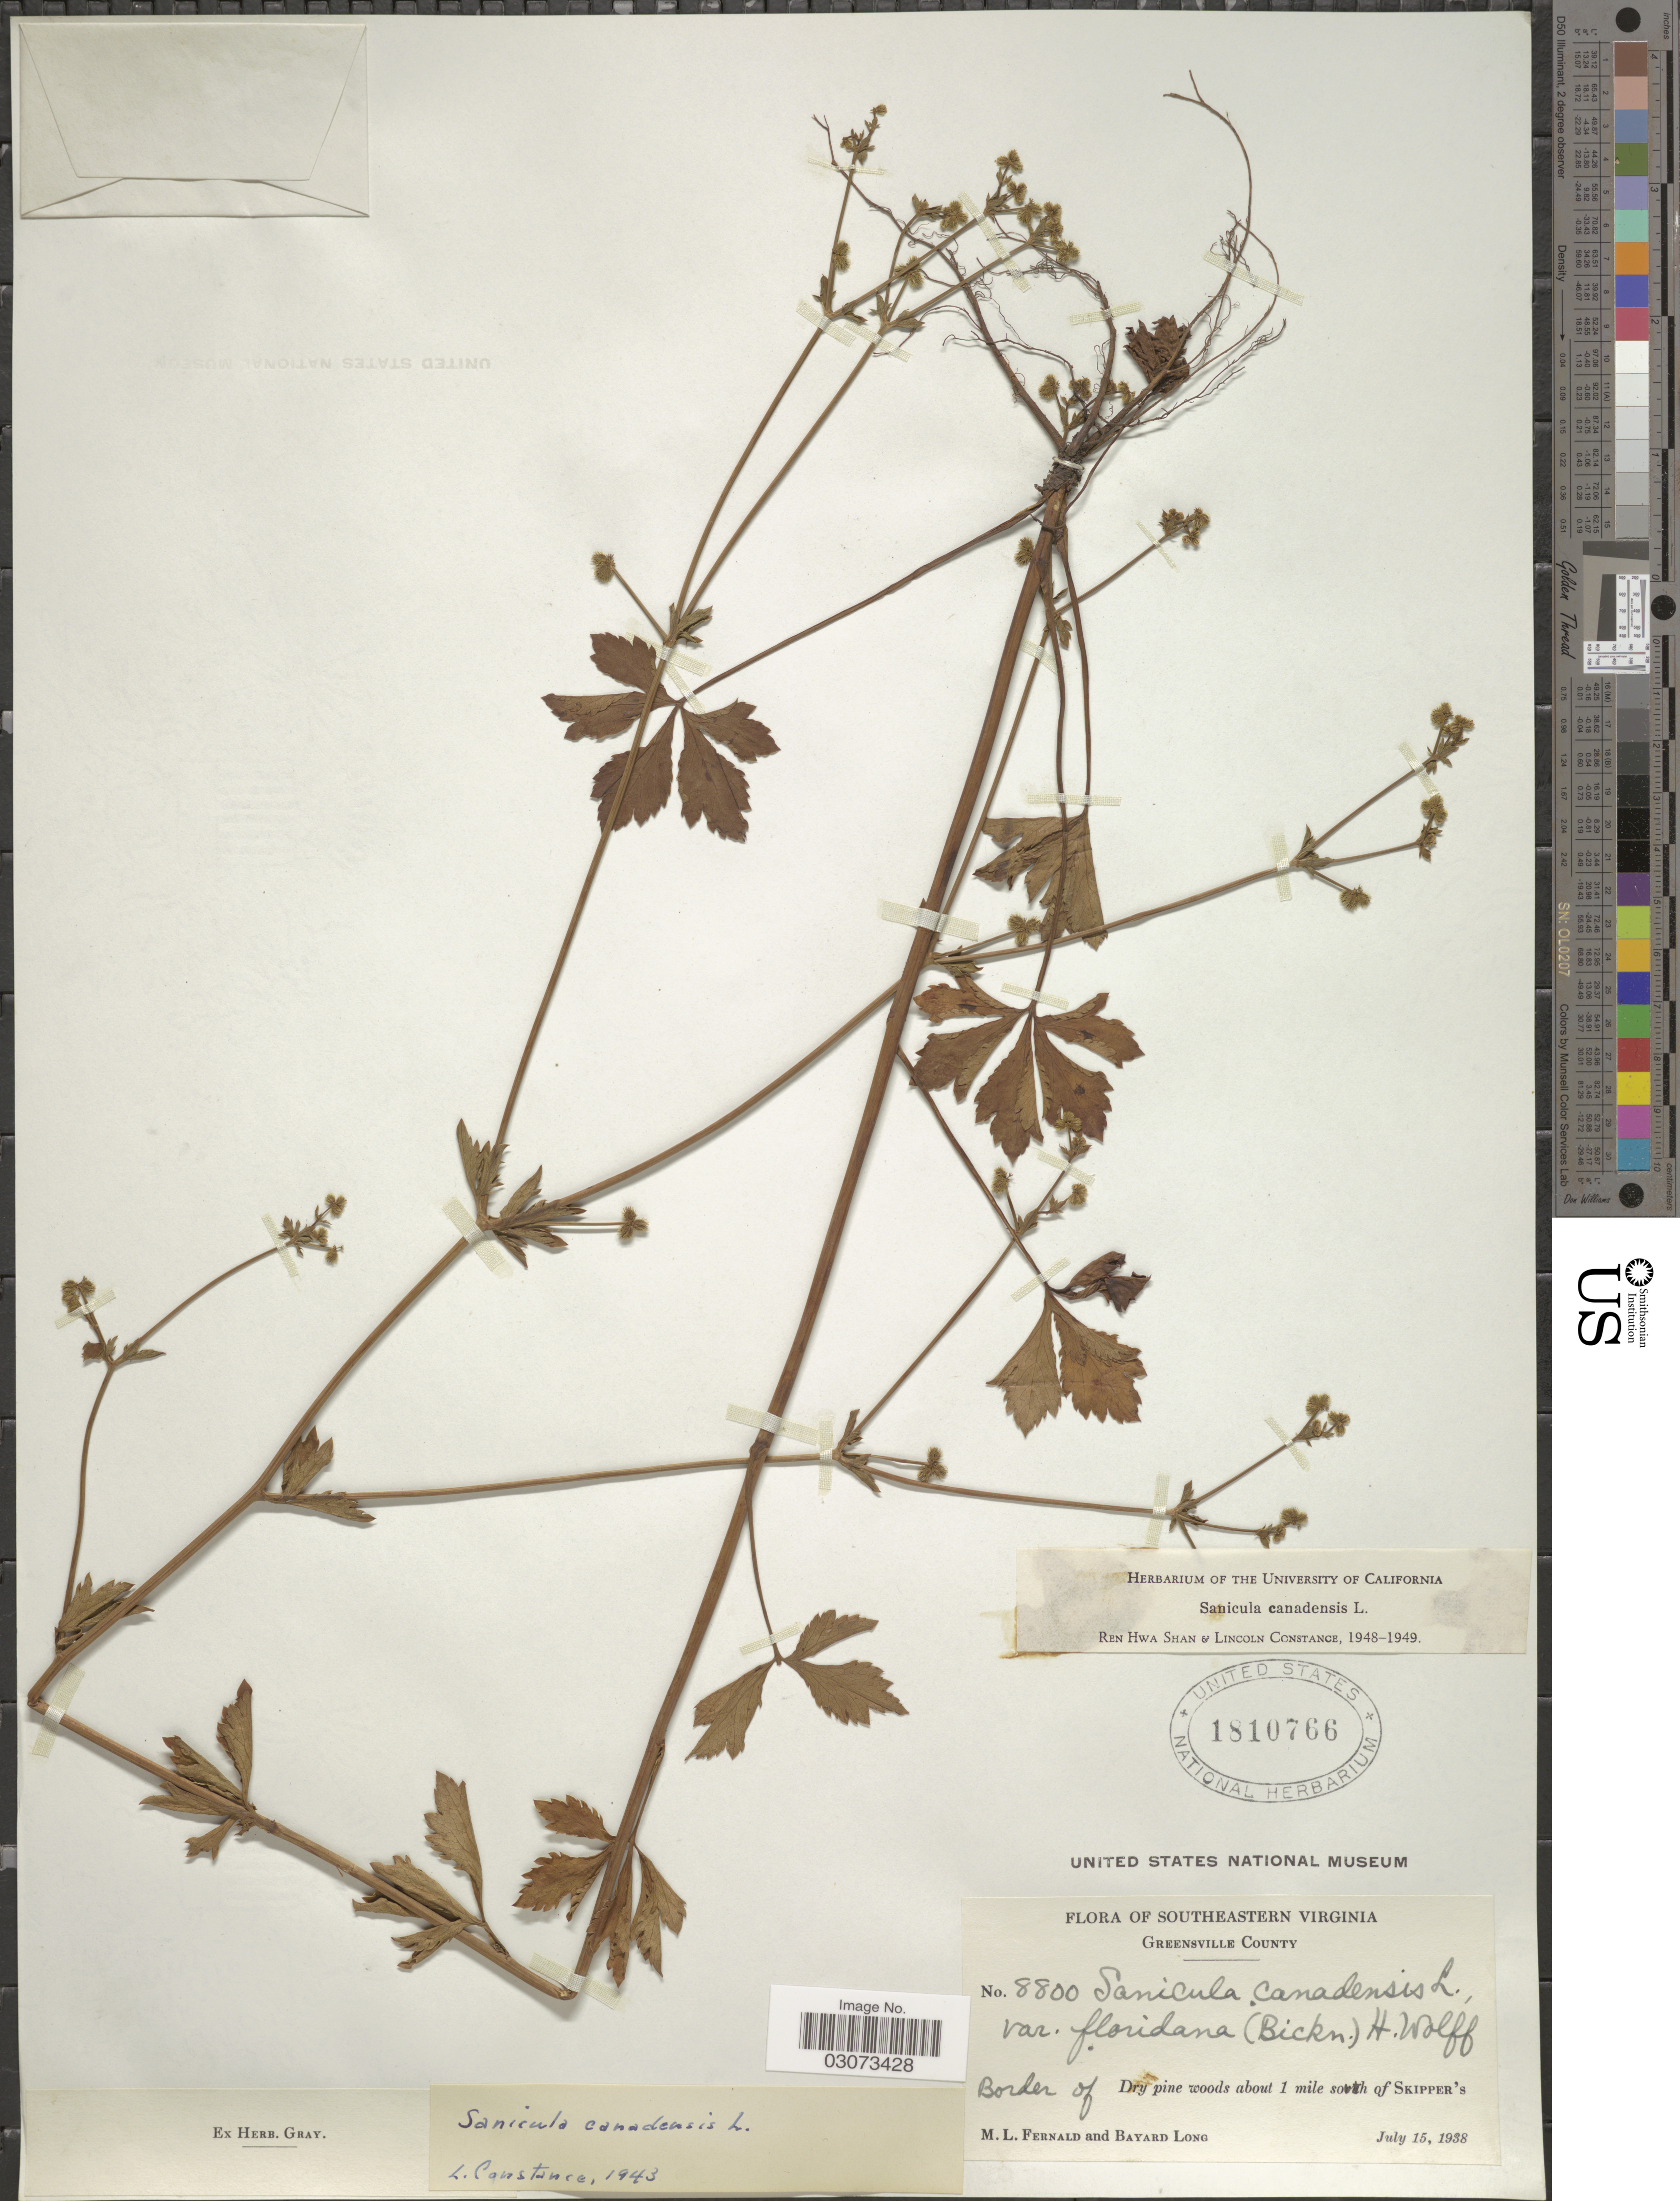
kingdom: Plantae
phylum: Tracheophyta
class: Magnoliopsida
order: Apiales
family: Apiaceae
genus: Sanicula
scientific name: Sanicula canadensis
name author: L.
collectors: M. L. Fernald & B. Long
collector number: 8800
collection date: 1938-07-15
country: United States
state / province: Virginia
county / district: Greensville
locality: Southeastern Virginia. Greensville County. Border of dry pine woods about 1 mile south of Skipper's.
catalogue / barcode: US 1810766